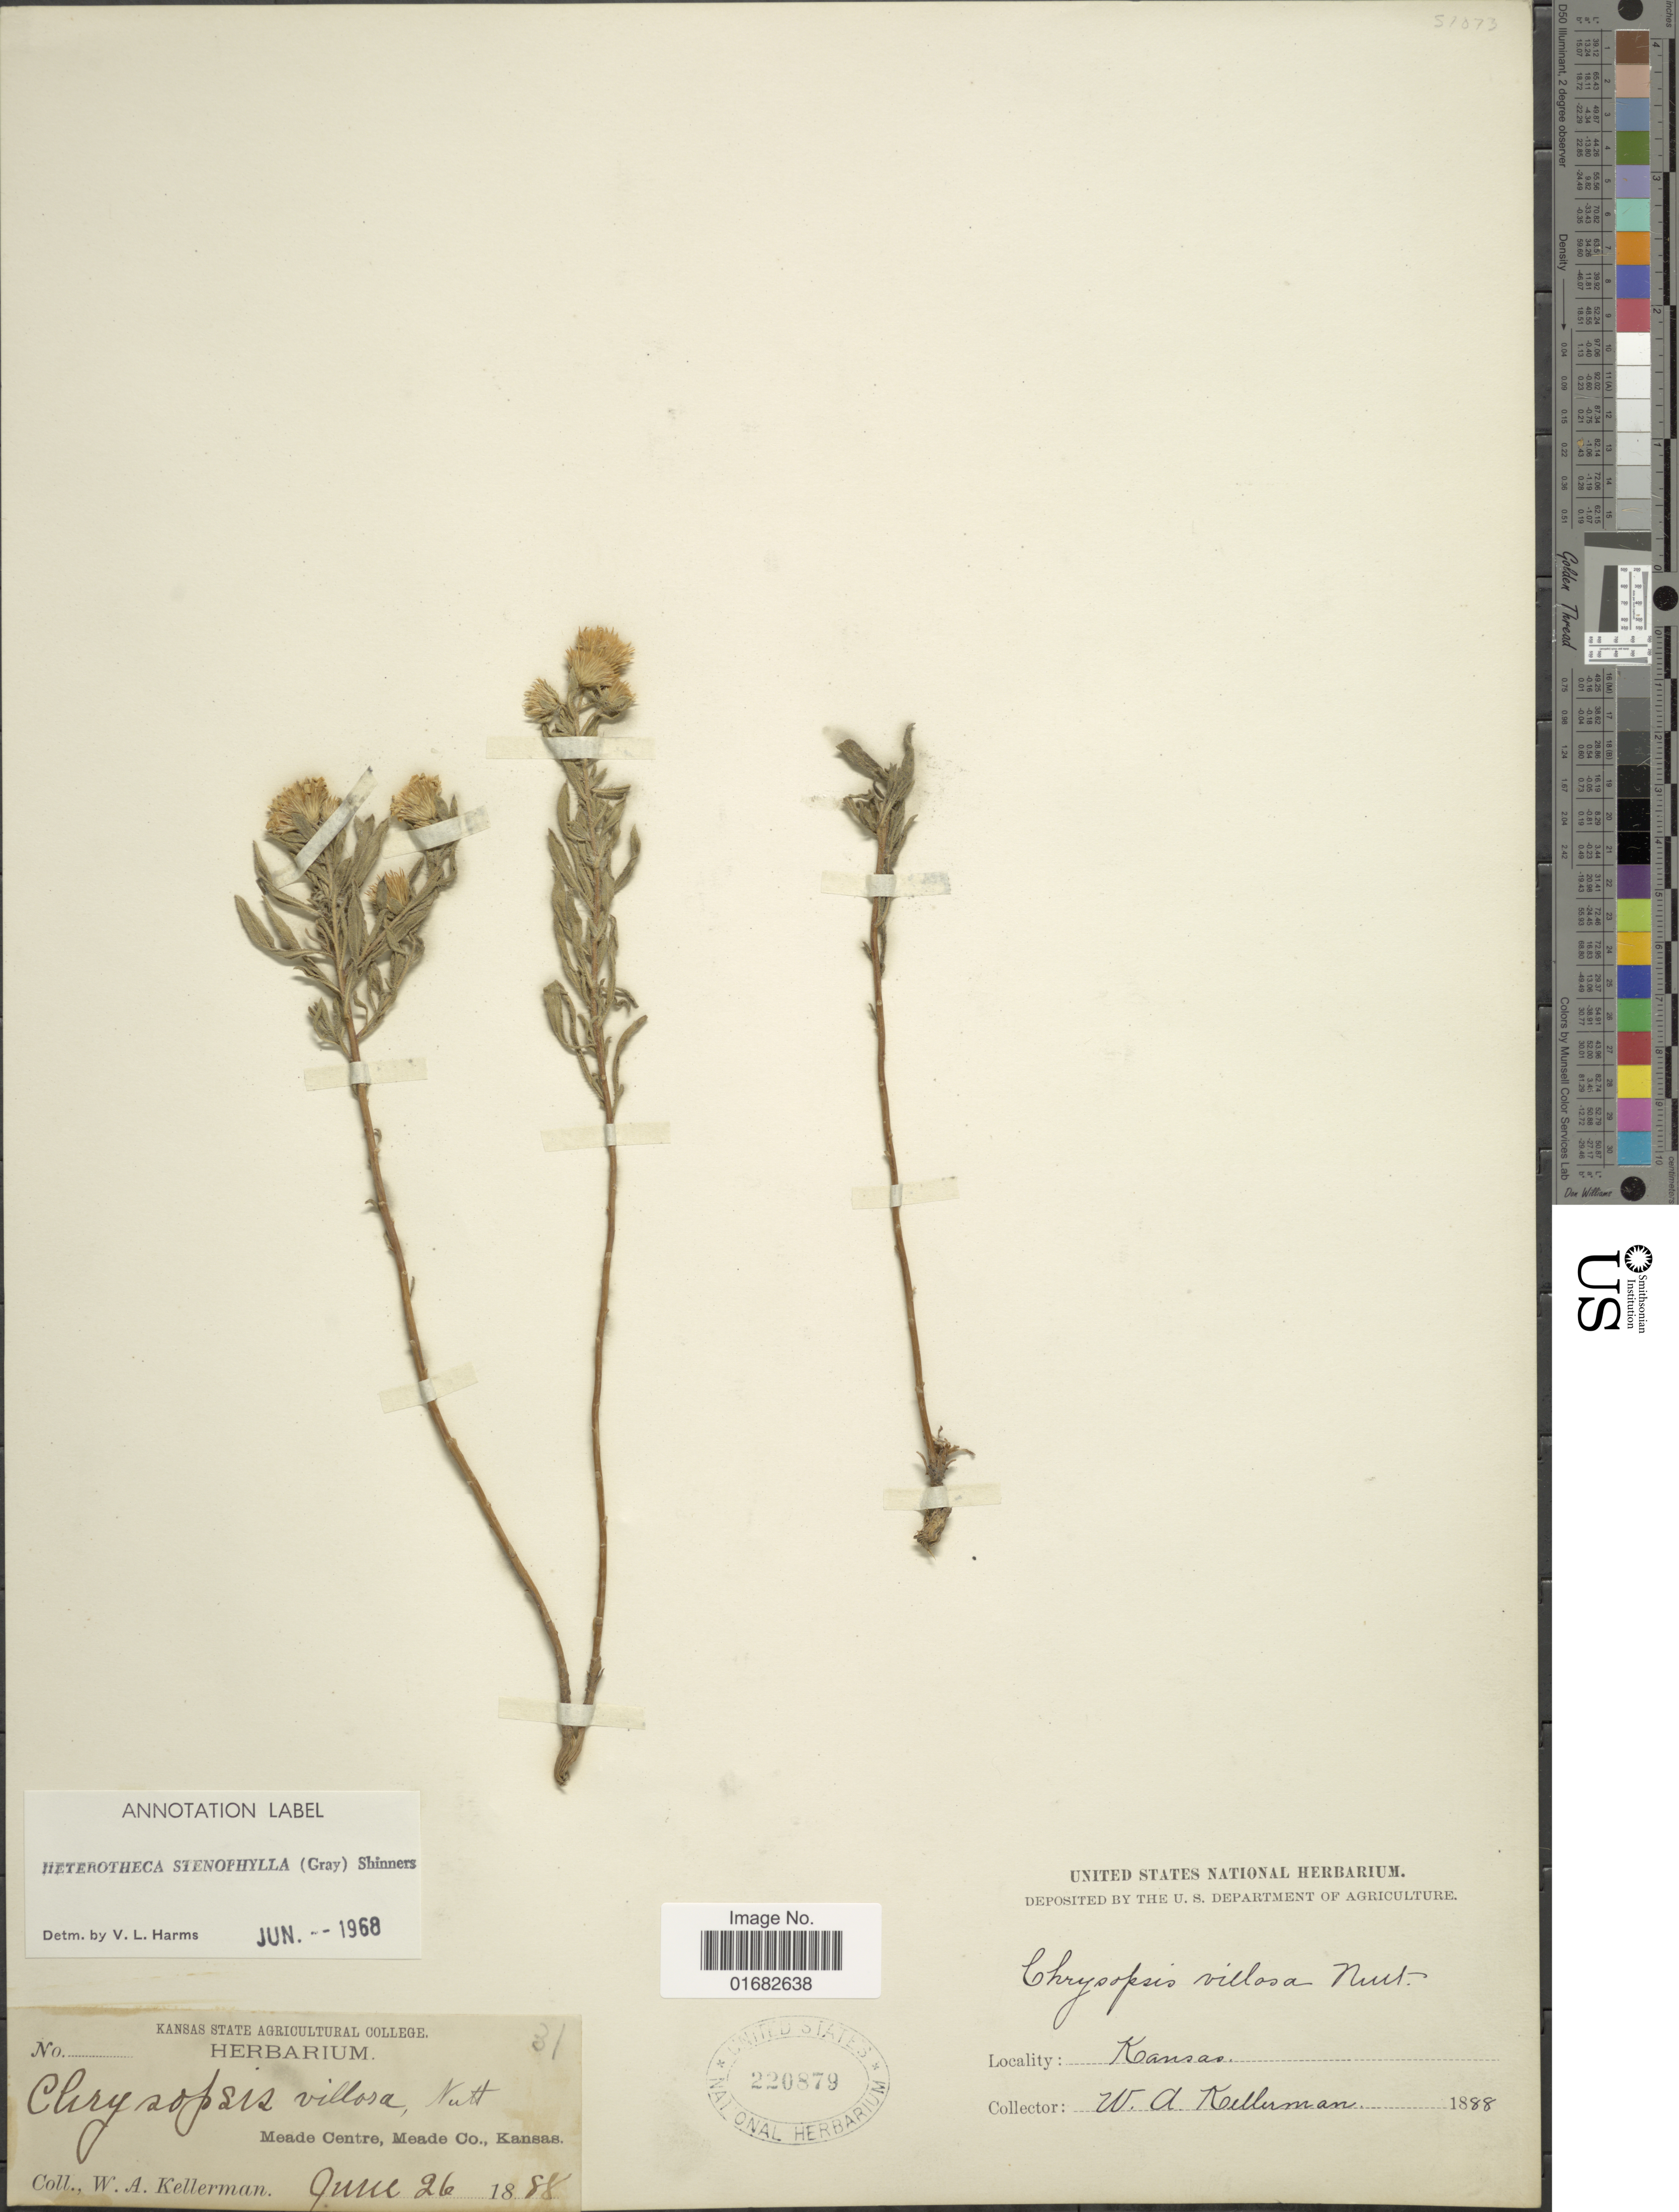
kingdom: Plantae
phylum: Tracheophyta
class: Magnoliopsida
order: Asterales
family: Asteraceae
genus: Heterotheca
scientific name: Heterotheca stenophylla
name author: (A. Gray) Shinners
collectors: W. Kellerman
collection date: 1888-06-26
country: United States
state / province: Kansas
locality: Meade Centre, Meade Co.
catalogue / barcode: US 220879